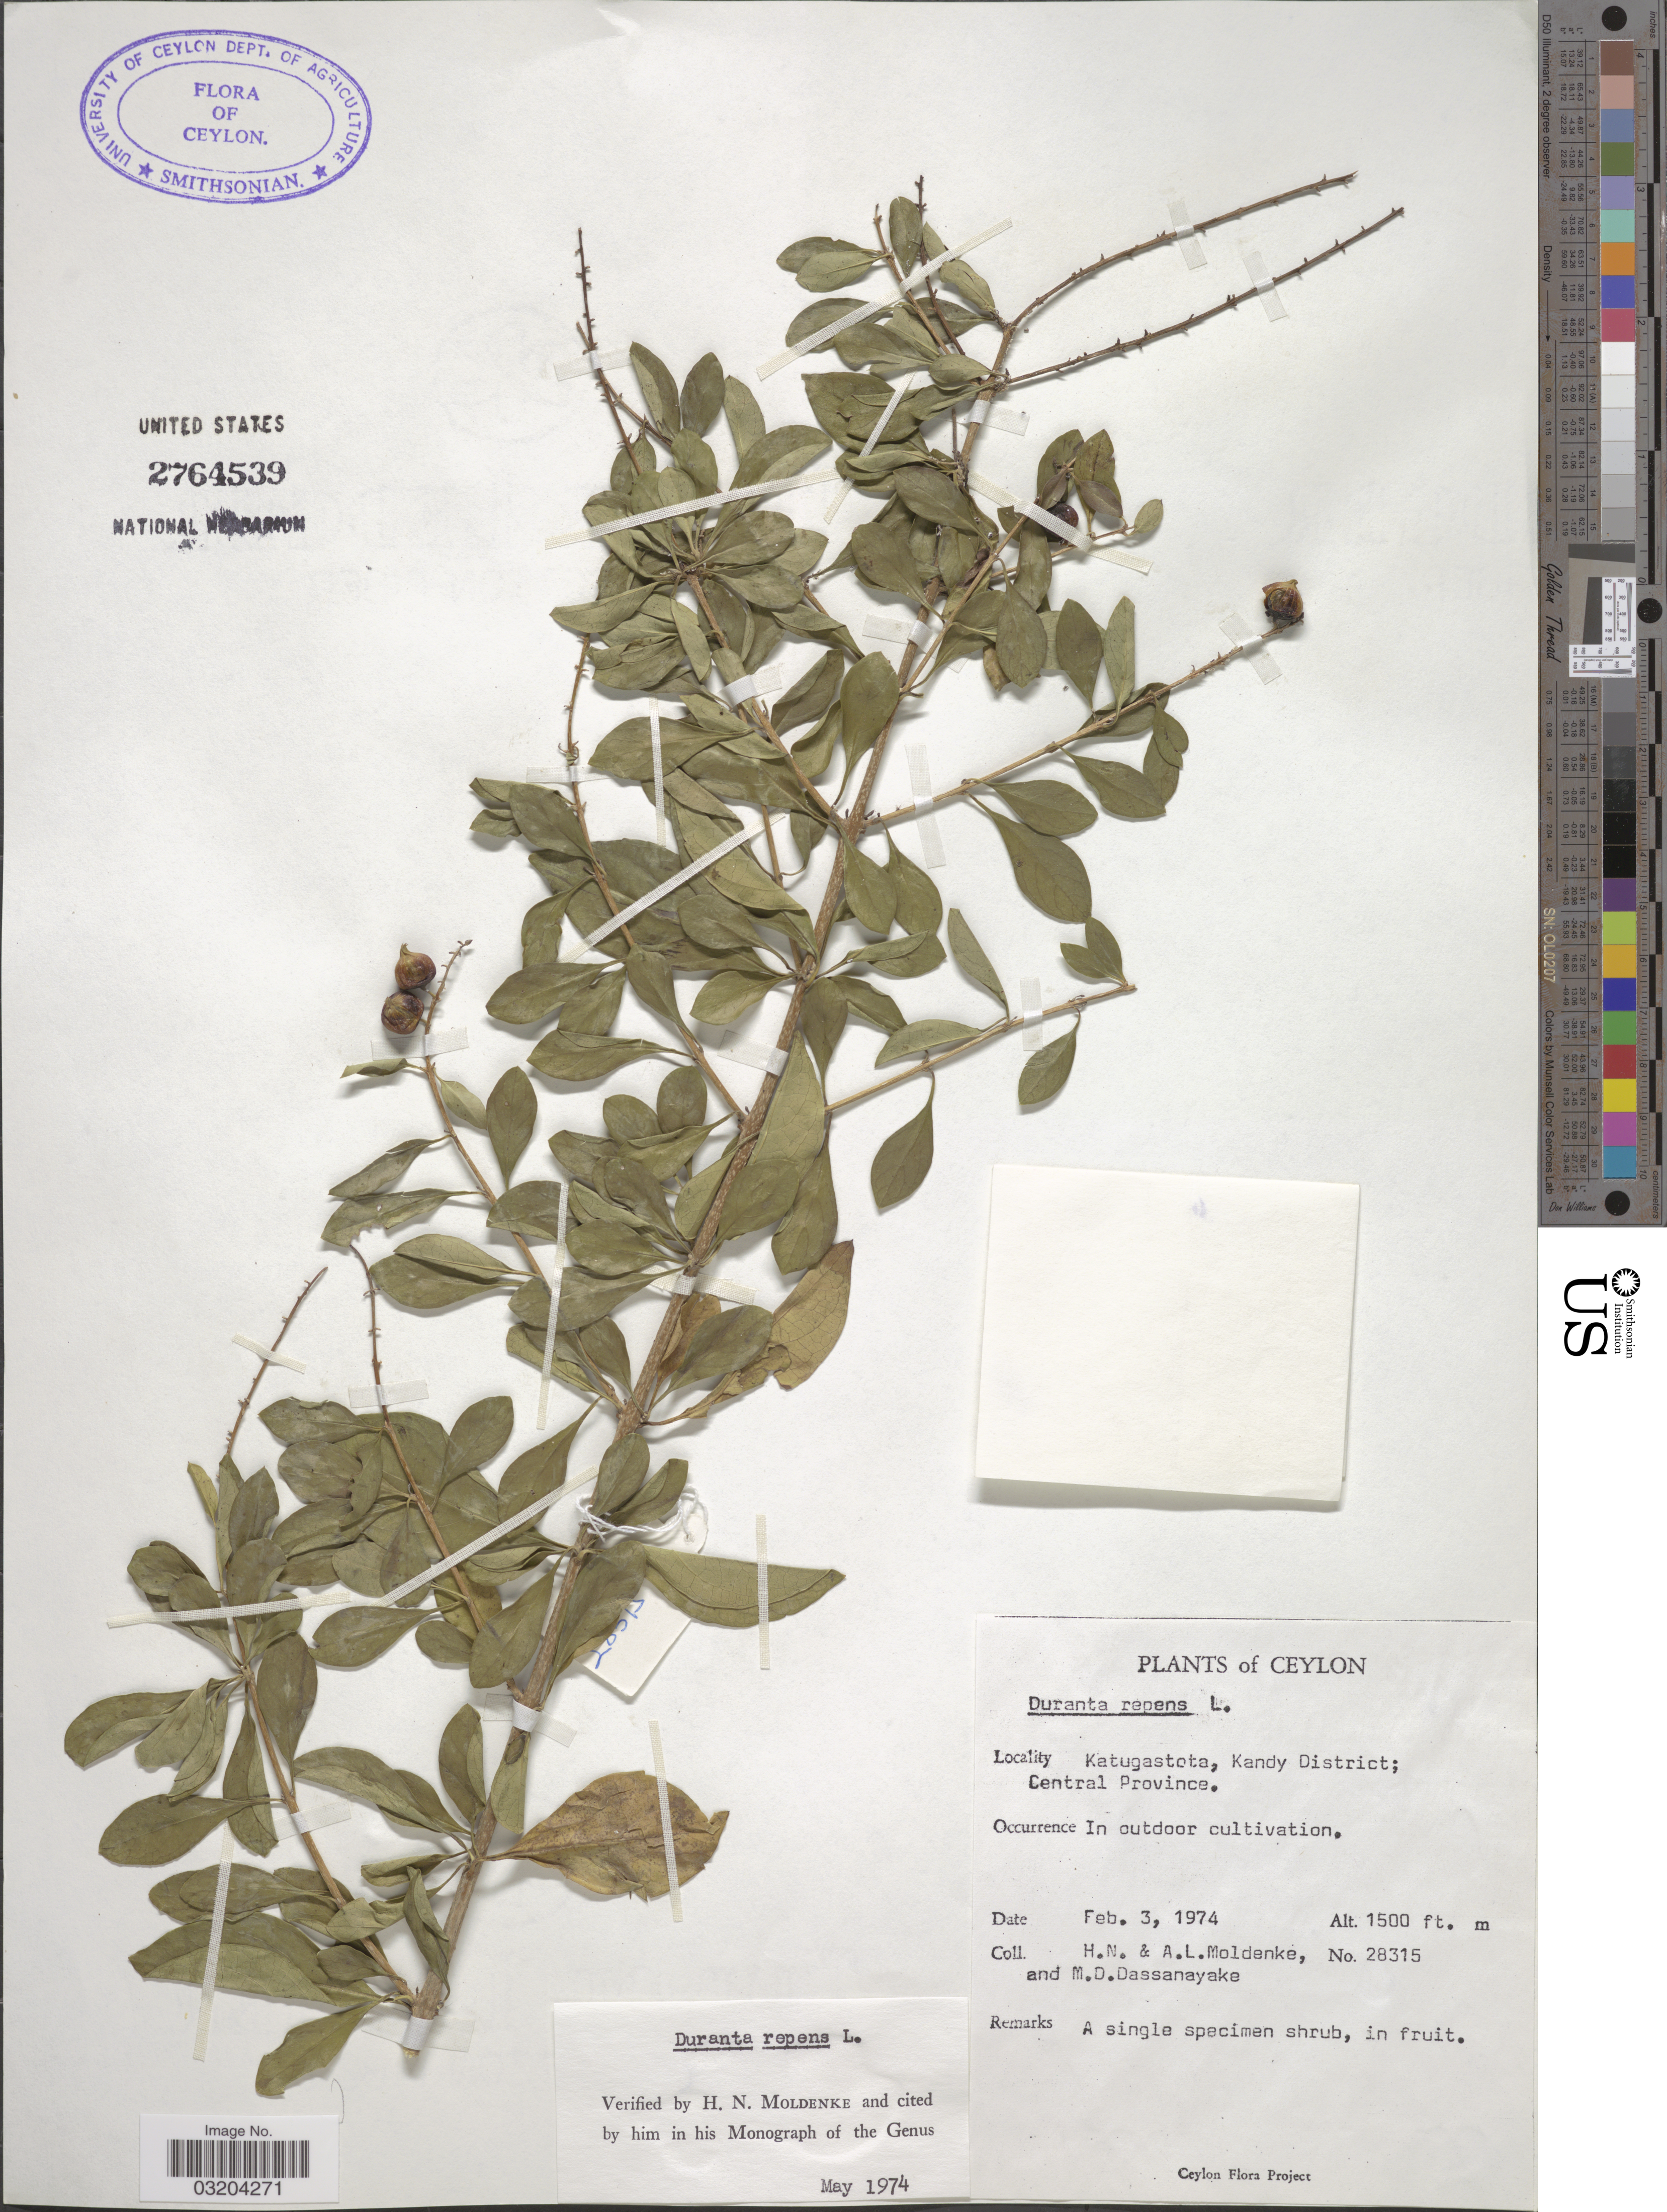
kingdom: Plantae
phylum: Tracheophyta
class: Magnoliopsida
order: Lamiales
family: Verbenaceae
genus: Duranta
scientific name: Duranta erecta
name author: L.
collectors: H. N. Moldenke, A. L. Moldenke & M. D. Dassanayake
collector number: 28315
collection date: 1974-02-03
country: Sri Lanka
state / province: Central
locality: Ceylon. Ketugastota, Kandy District.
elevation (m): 457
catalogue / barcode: US 2764539